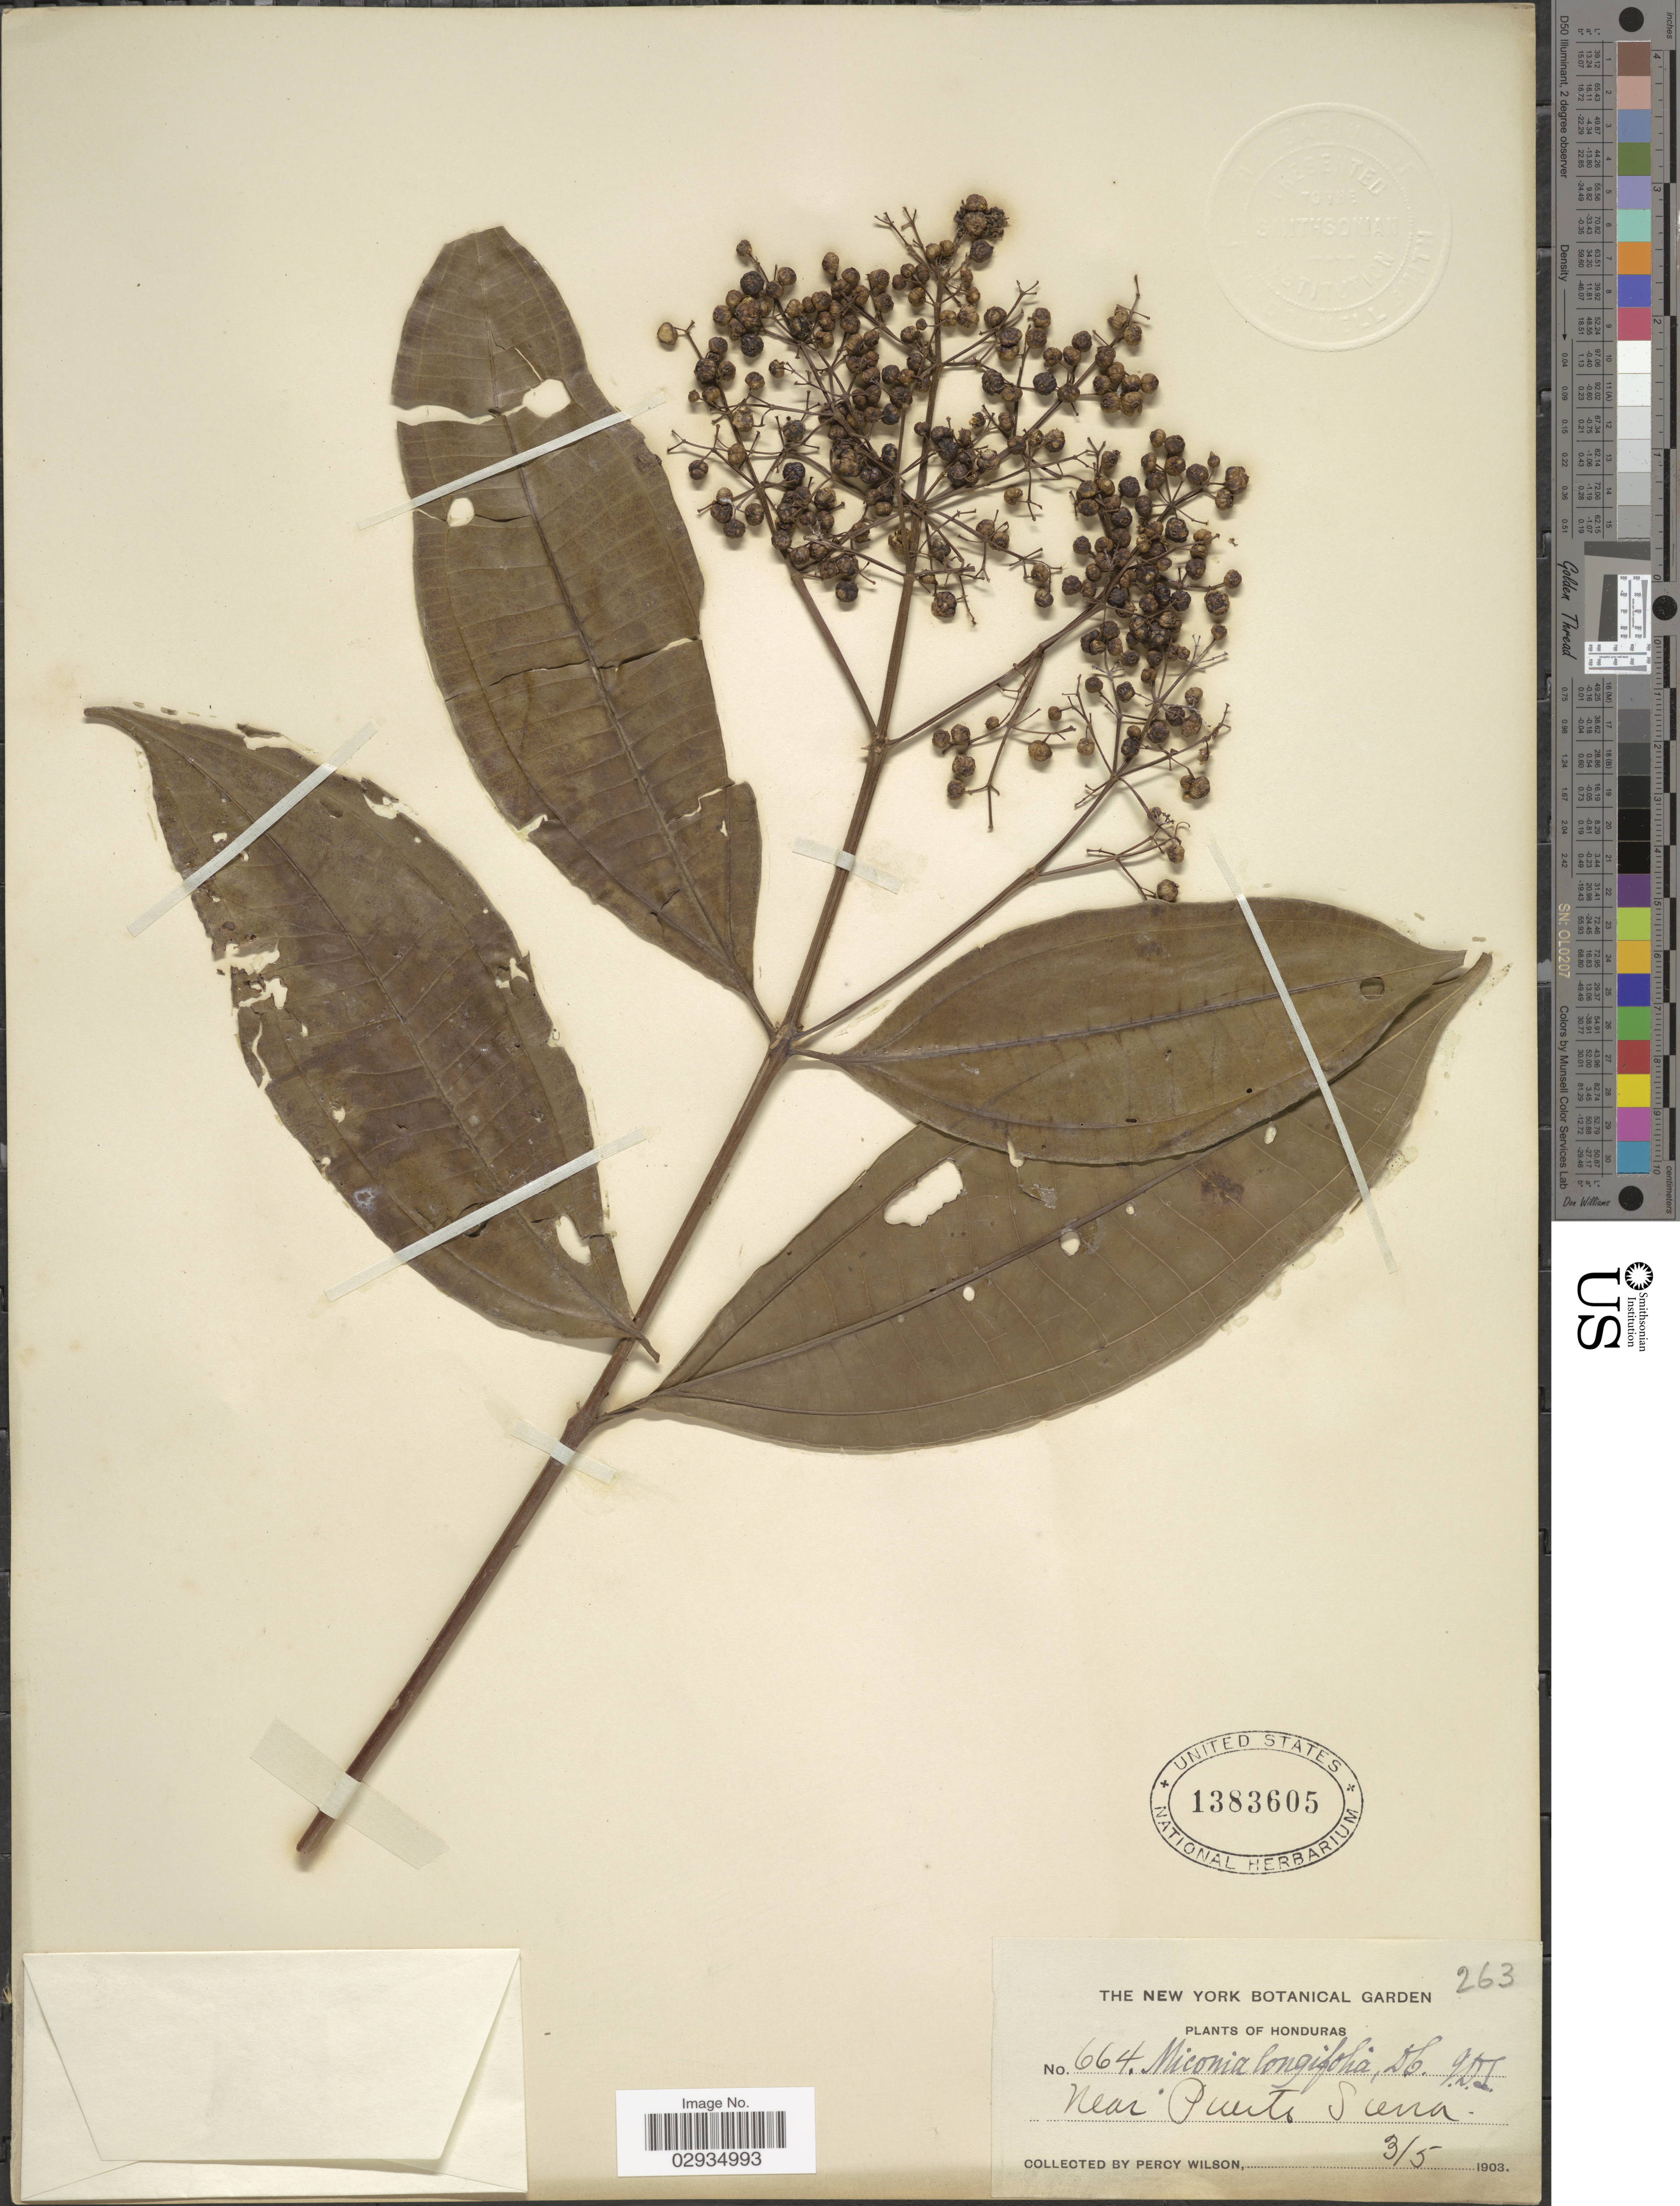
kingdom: Plantae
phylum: Tracheophyta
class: Magnoliopsida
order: Myrtales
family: Melastomataceae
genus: Miconia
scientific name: Miconia longifolia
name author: (Aubl.) DC.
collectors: P. Wilson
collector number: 664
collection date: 1903-05-03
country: Honduras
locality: Near Puerto Sierra.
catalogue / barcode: US 1383605